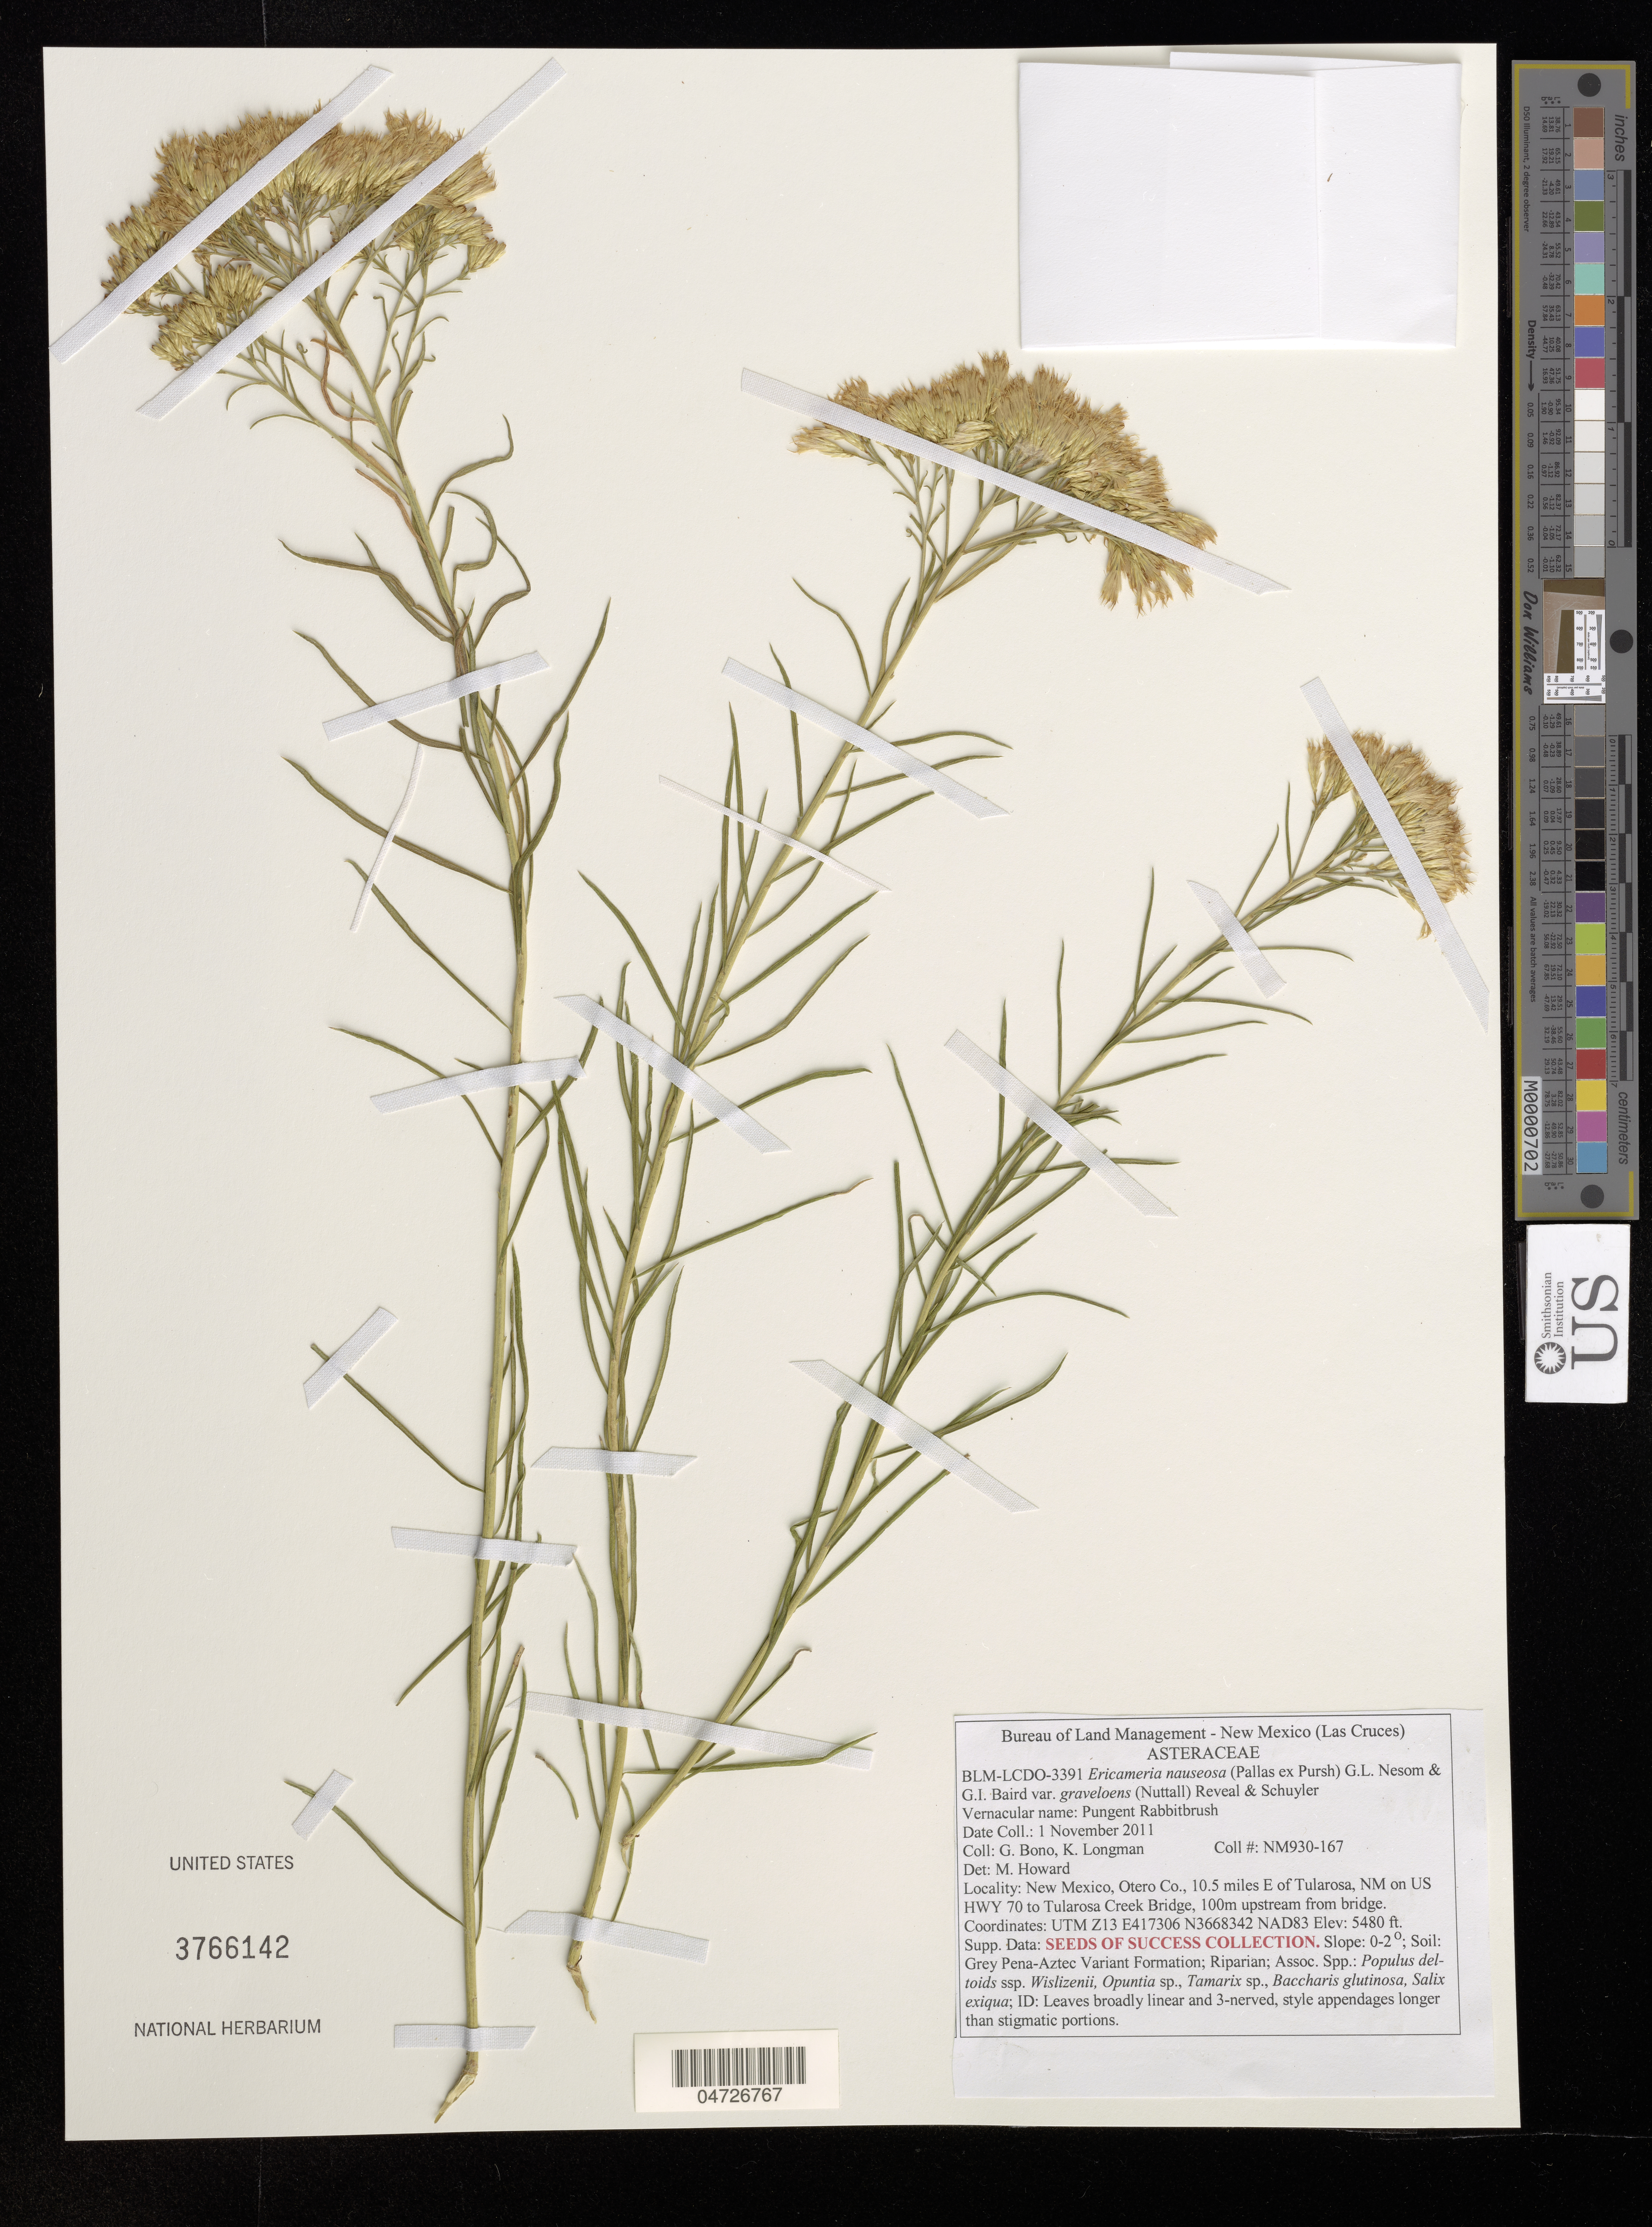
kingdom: Plantae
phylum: Tracheophyta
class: Magnoliopsida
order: Asterales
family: Asteraceae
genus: Ericameria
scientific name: Ericameria nauseosa var. graveolens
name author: (Nutt.) Reveal & Schuyler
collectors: G. Bono & K. Longman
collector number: NM930-167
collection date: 2011-11-01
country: United States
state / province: New Mexico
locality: (Las Cruces). Otero Co., 10.5 miles E of Tularosa, Nm on US HWY 70 to Tularosa Creek Bridge, 100m upstream from bridge.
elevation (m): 1670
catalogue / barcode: US 3766142